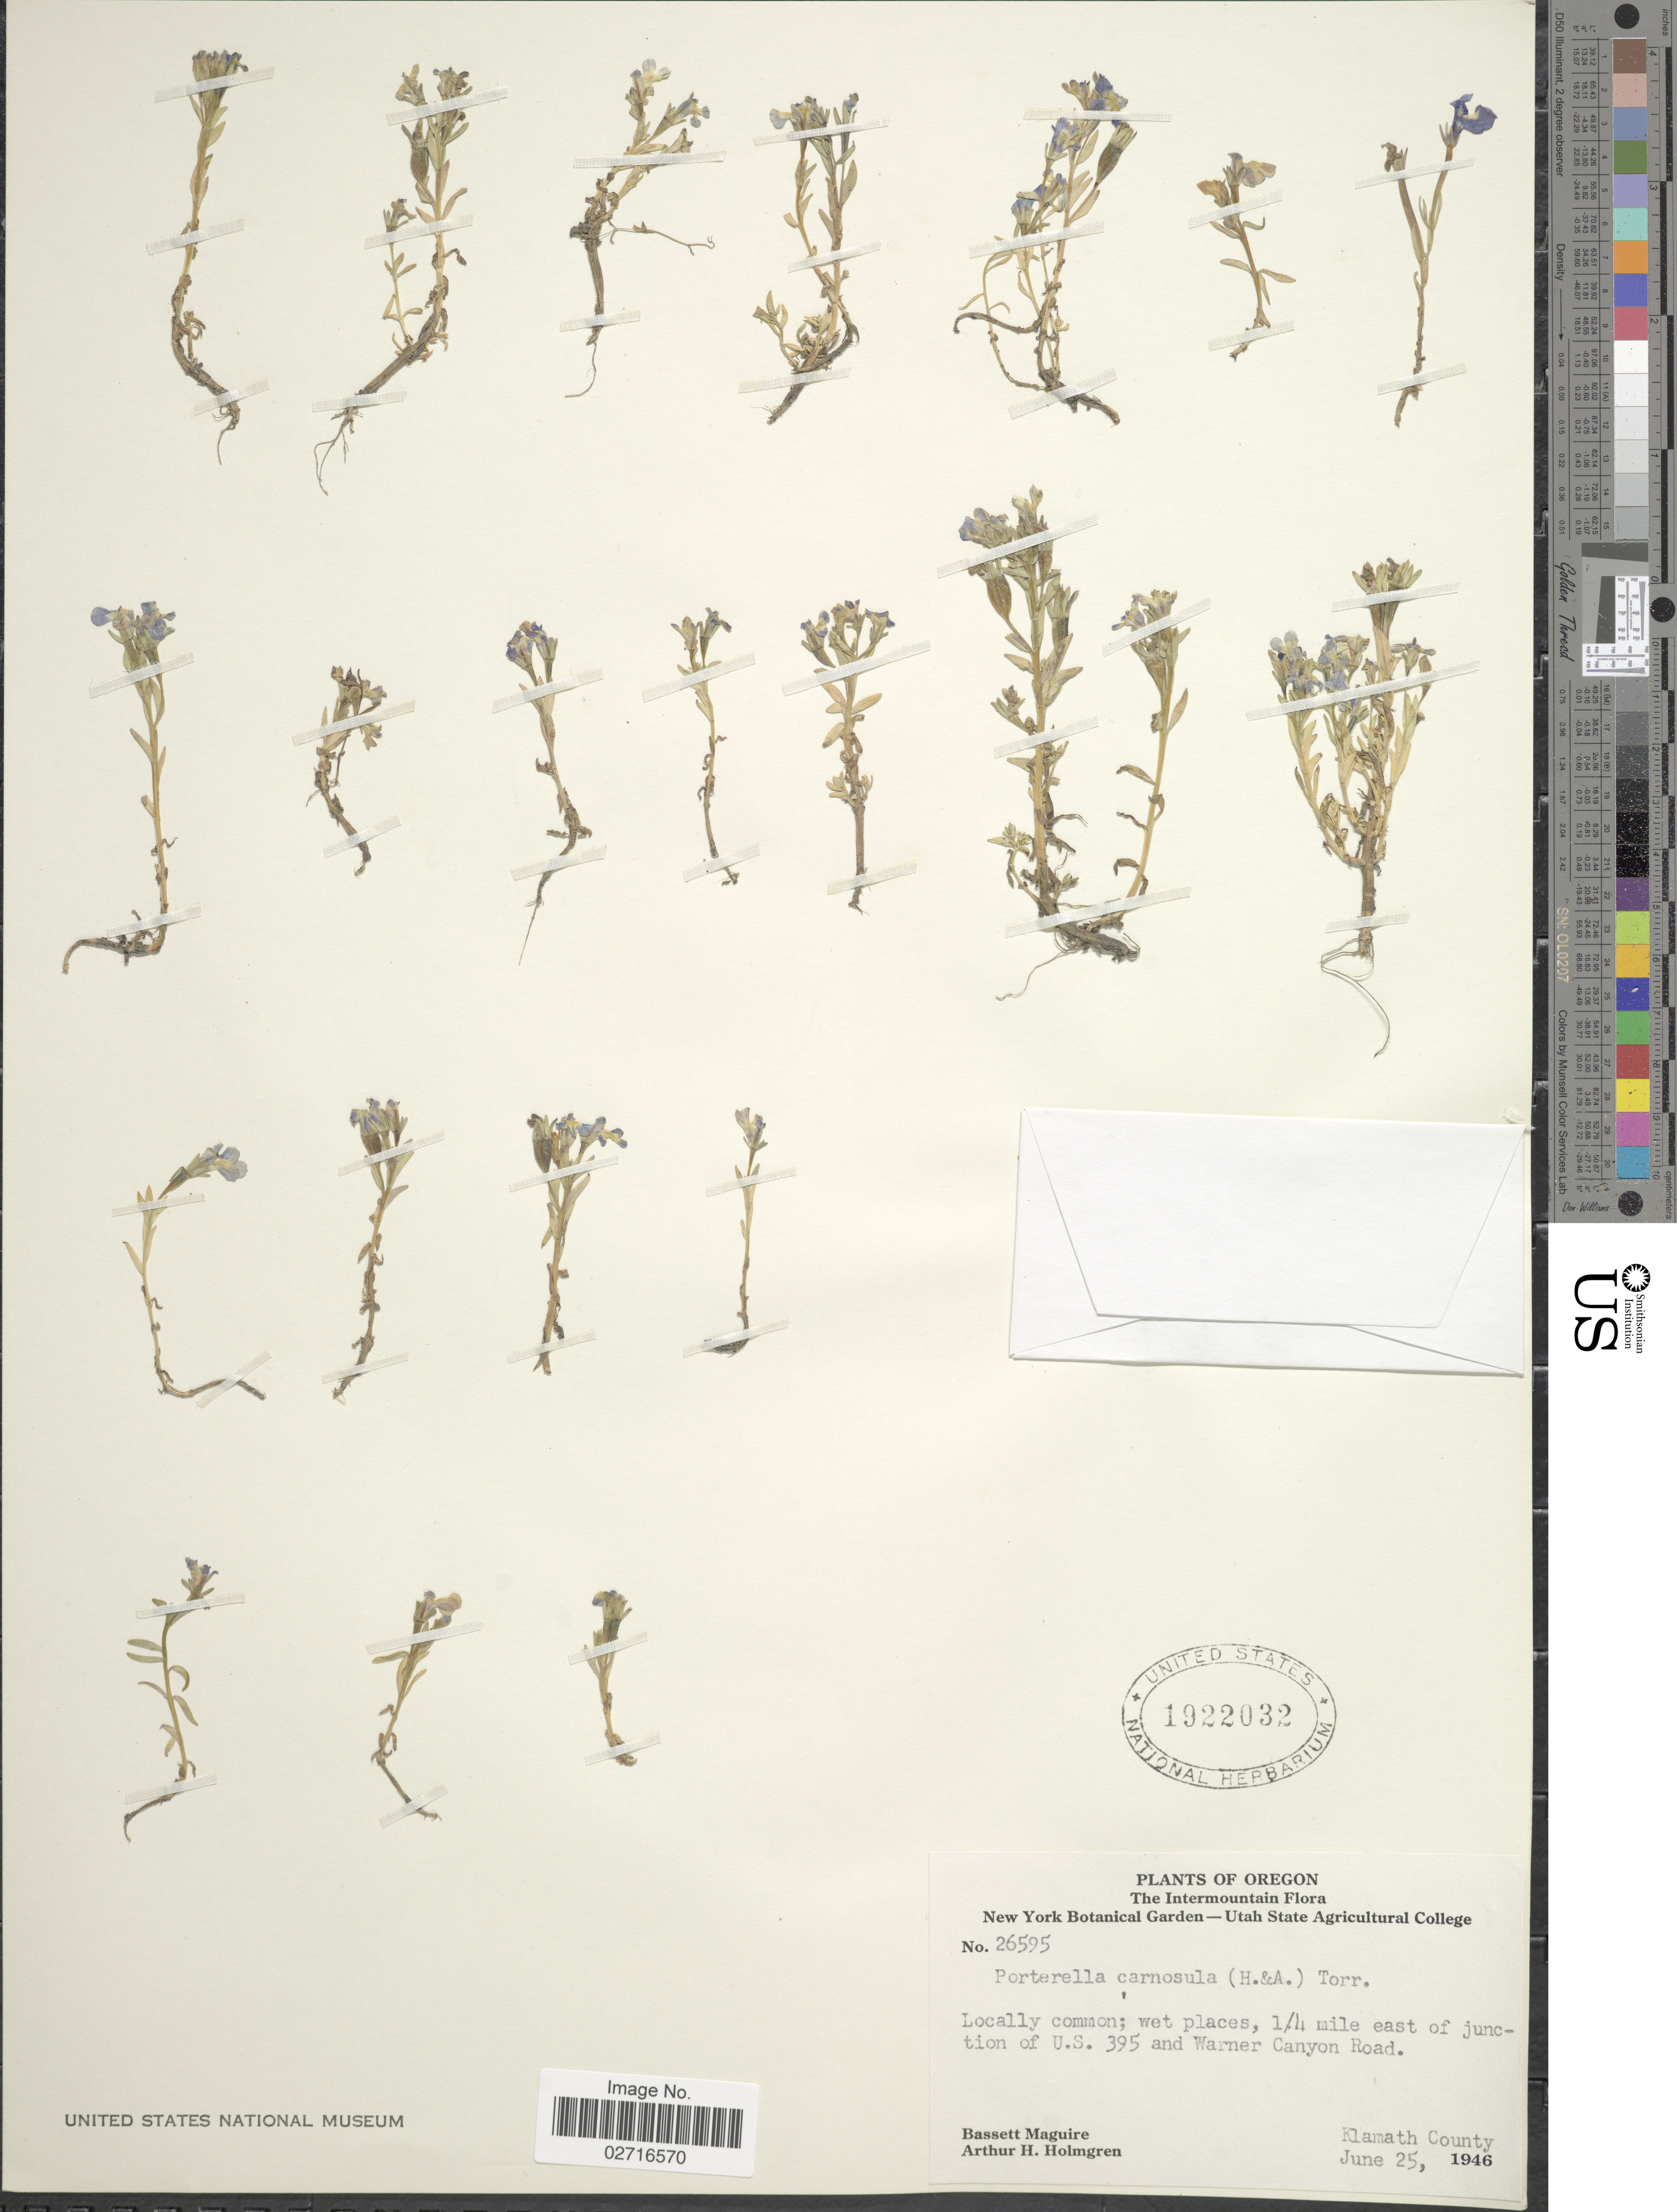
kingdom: Plantae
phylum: Tracheophyta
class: Magnoliopsida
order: Asterales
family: Campanulaceae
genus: Laurentia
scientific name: Laurentia carnosula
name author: (Hook. & Arn.) Benth. ex A. Gray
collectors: B. Maguire & A. H. Holmgren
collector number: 26595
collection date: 1946-06-25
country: United States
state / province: Oregon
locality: The Intermountain Flora, 1/4 mile east of junction of U.S. 395 and Warner Canyon Road, Klamath County.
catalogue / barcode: US 1922032